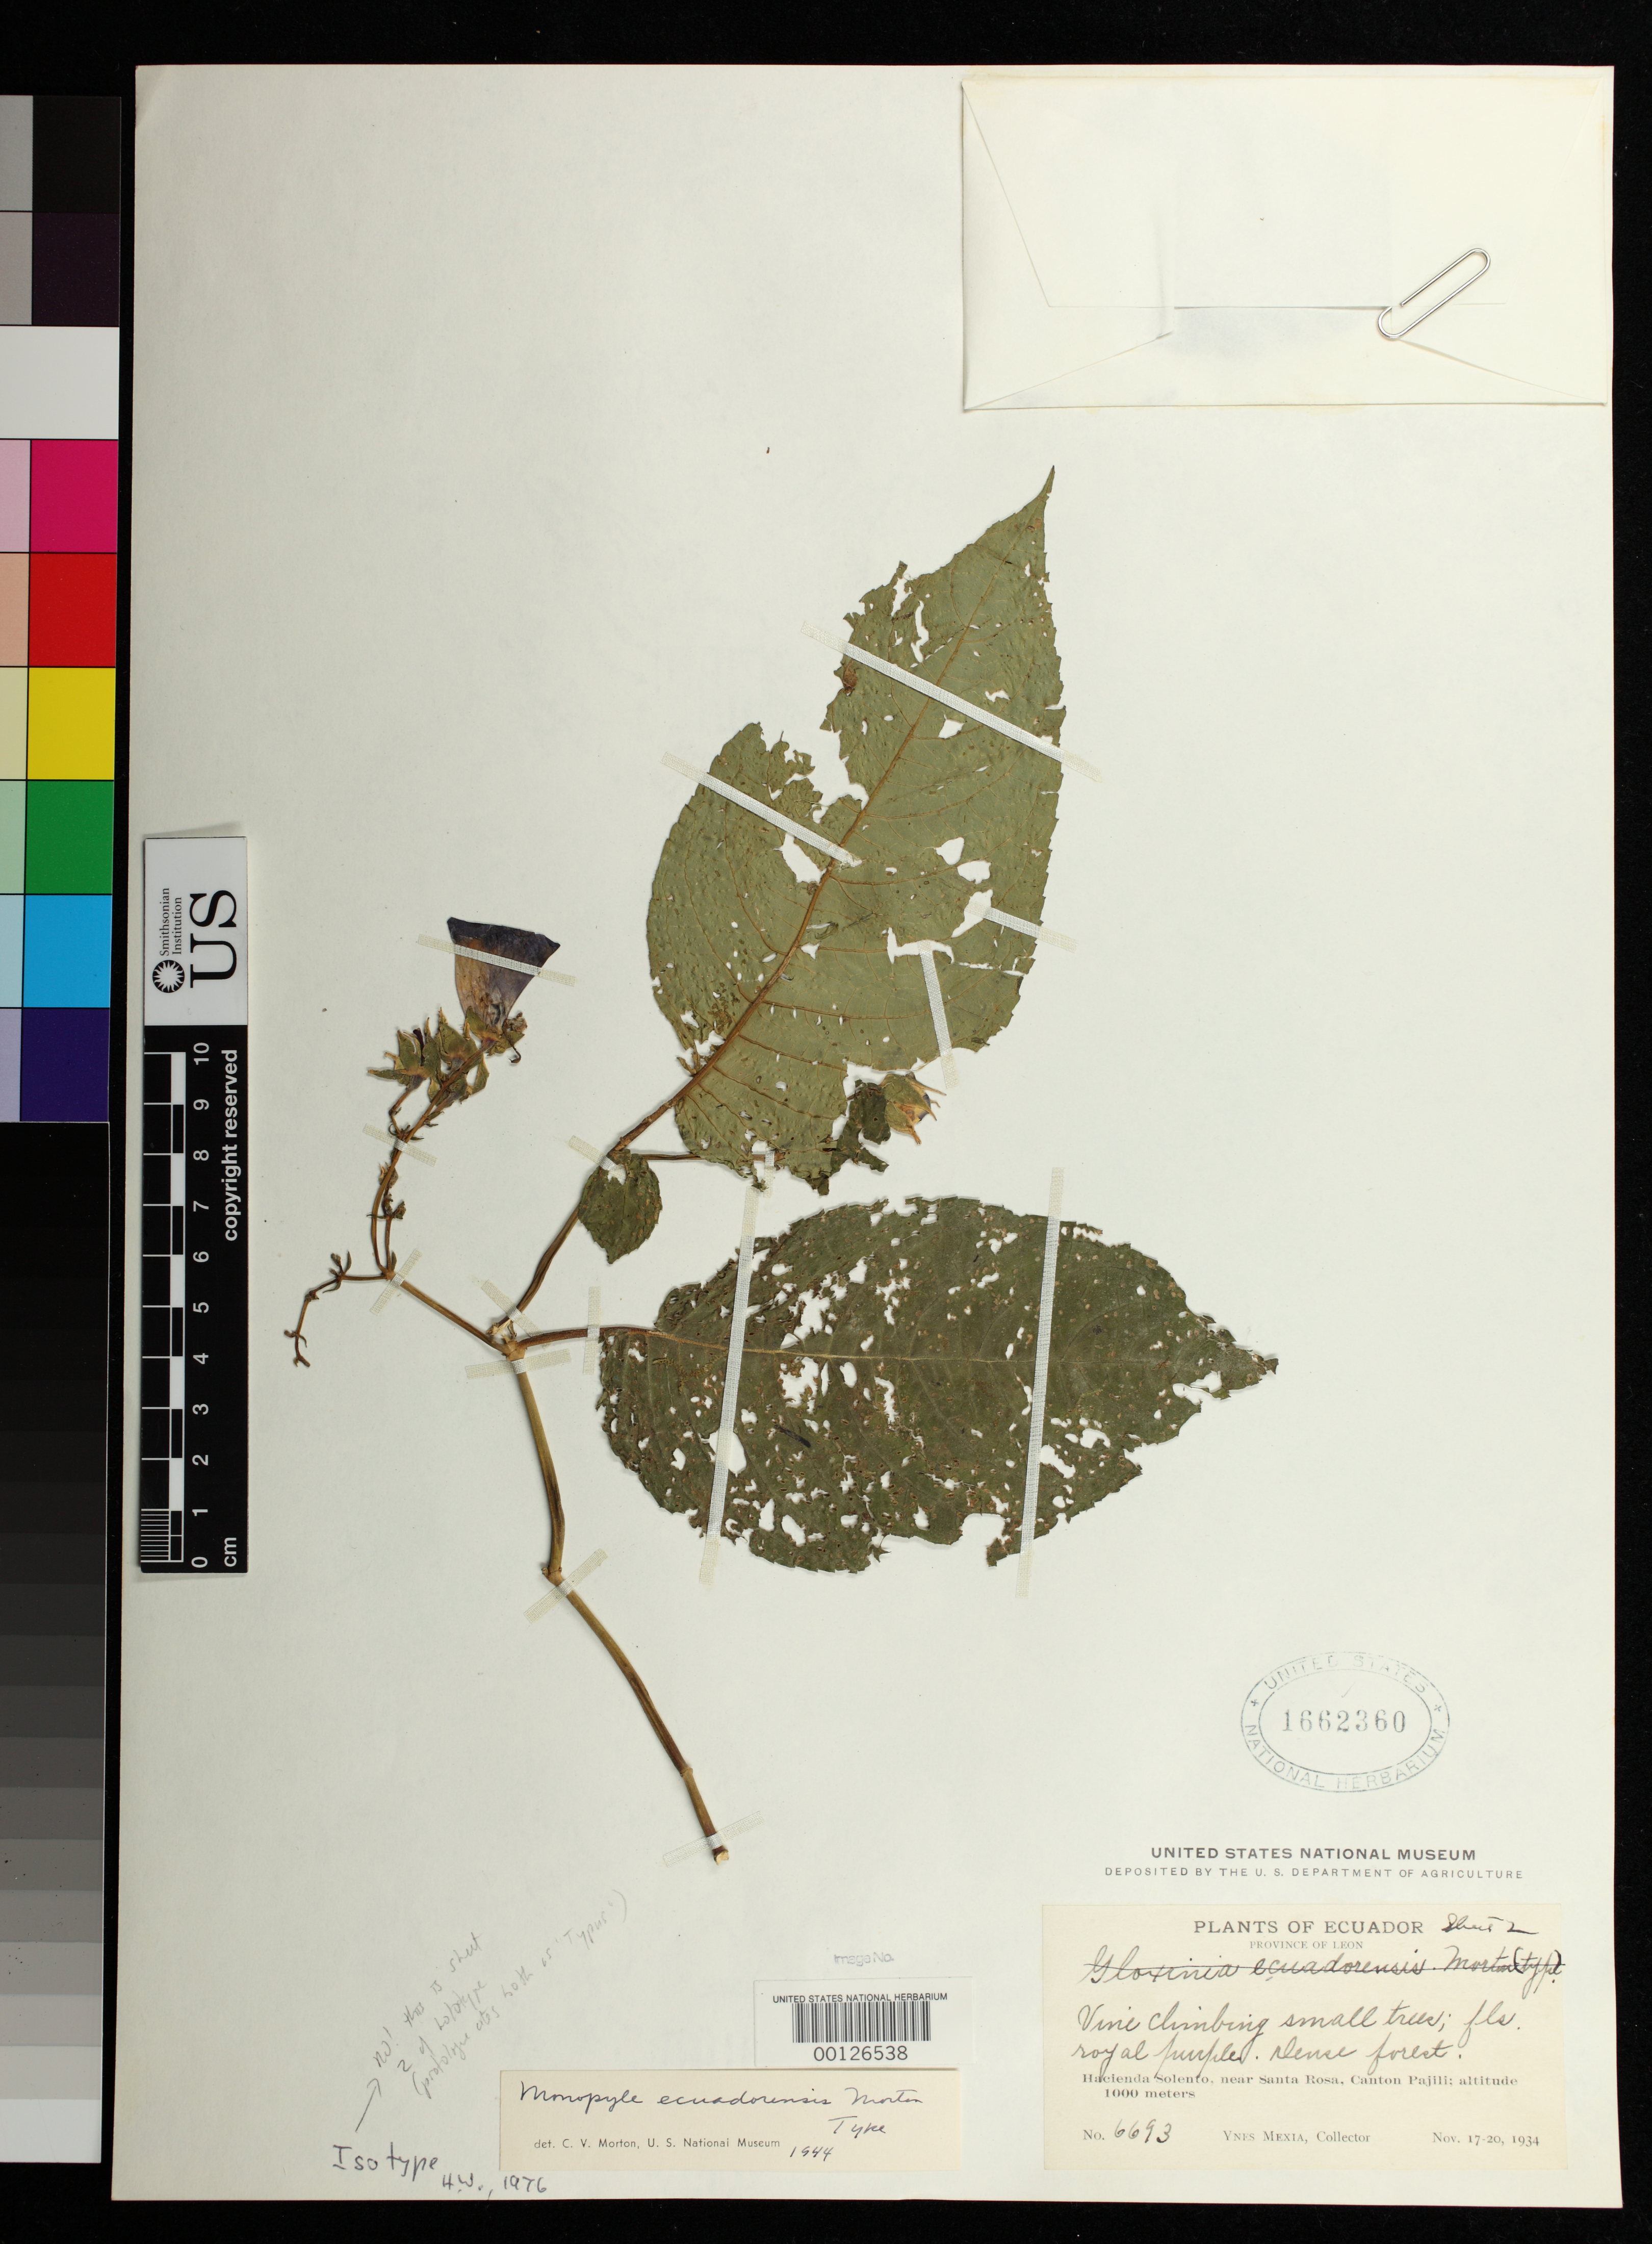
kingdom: Plantae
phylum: Tracheophyta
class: Magnoliopsida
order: Lamiales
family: Gesneriaceae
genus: Monopyle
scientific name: Monopyle ecuadorensis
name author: C.V. Morton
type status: Holotype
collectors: Y. Mexia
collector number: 6693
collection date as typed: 17 Nov 1934 to 20 Nov 1934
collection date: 1934-11-17/1934-11-20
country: Ecuador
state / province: Cotopaxi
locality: Hacienda Solento, near Santa Rosa, Canton Pajili.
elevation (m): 1000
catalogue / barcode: US 1662360